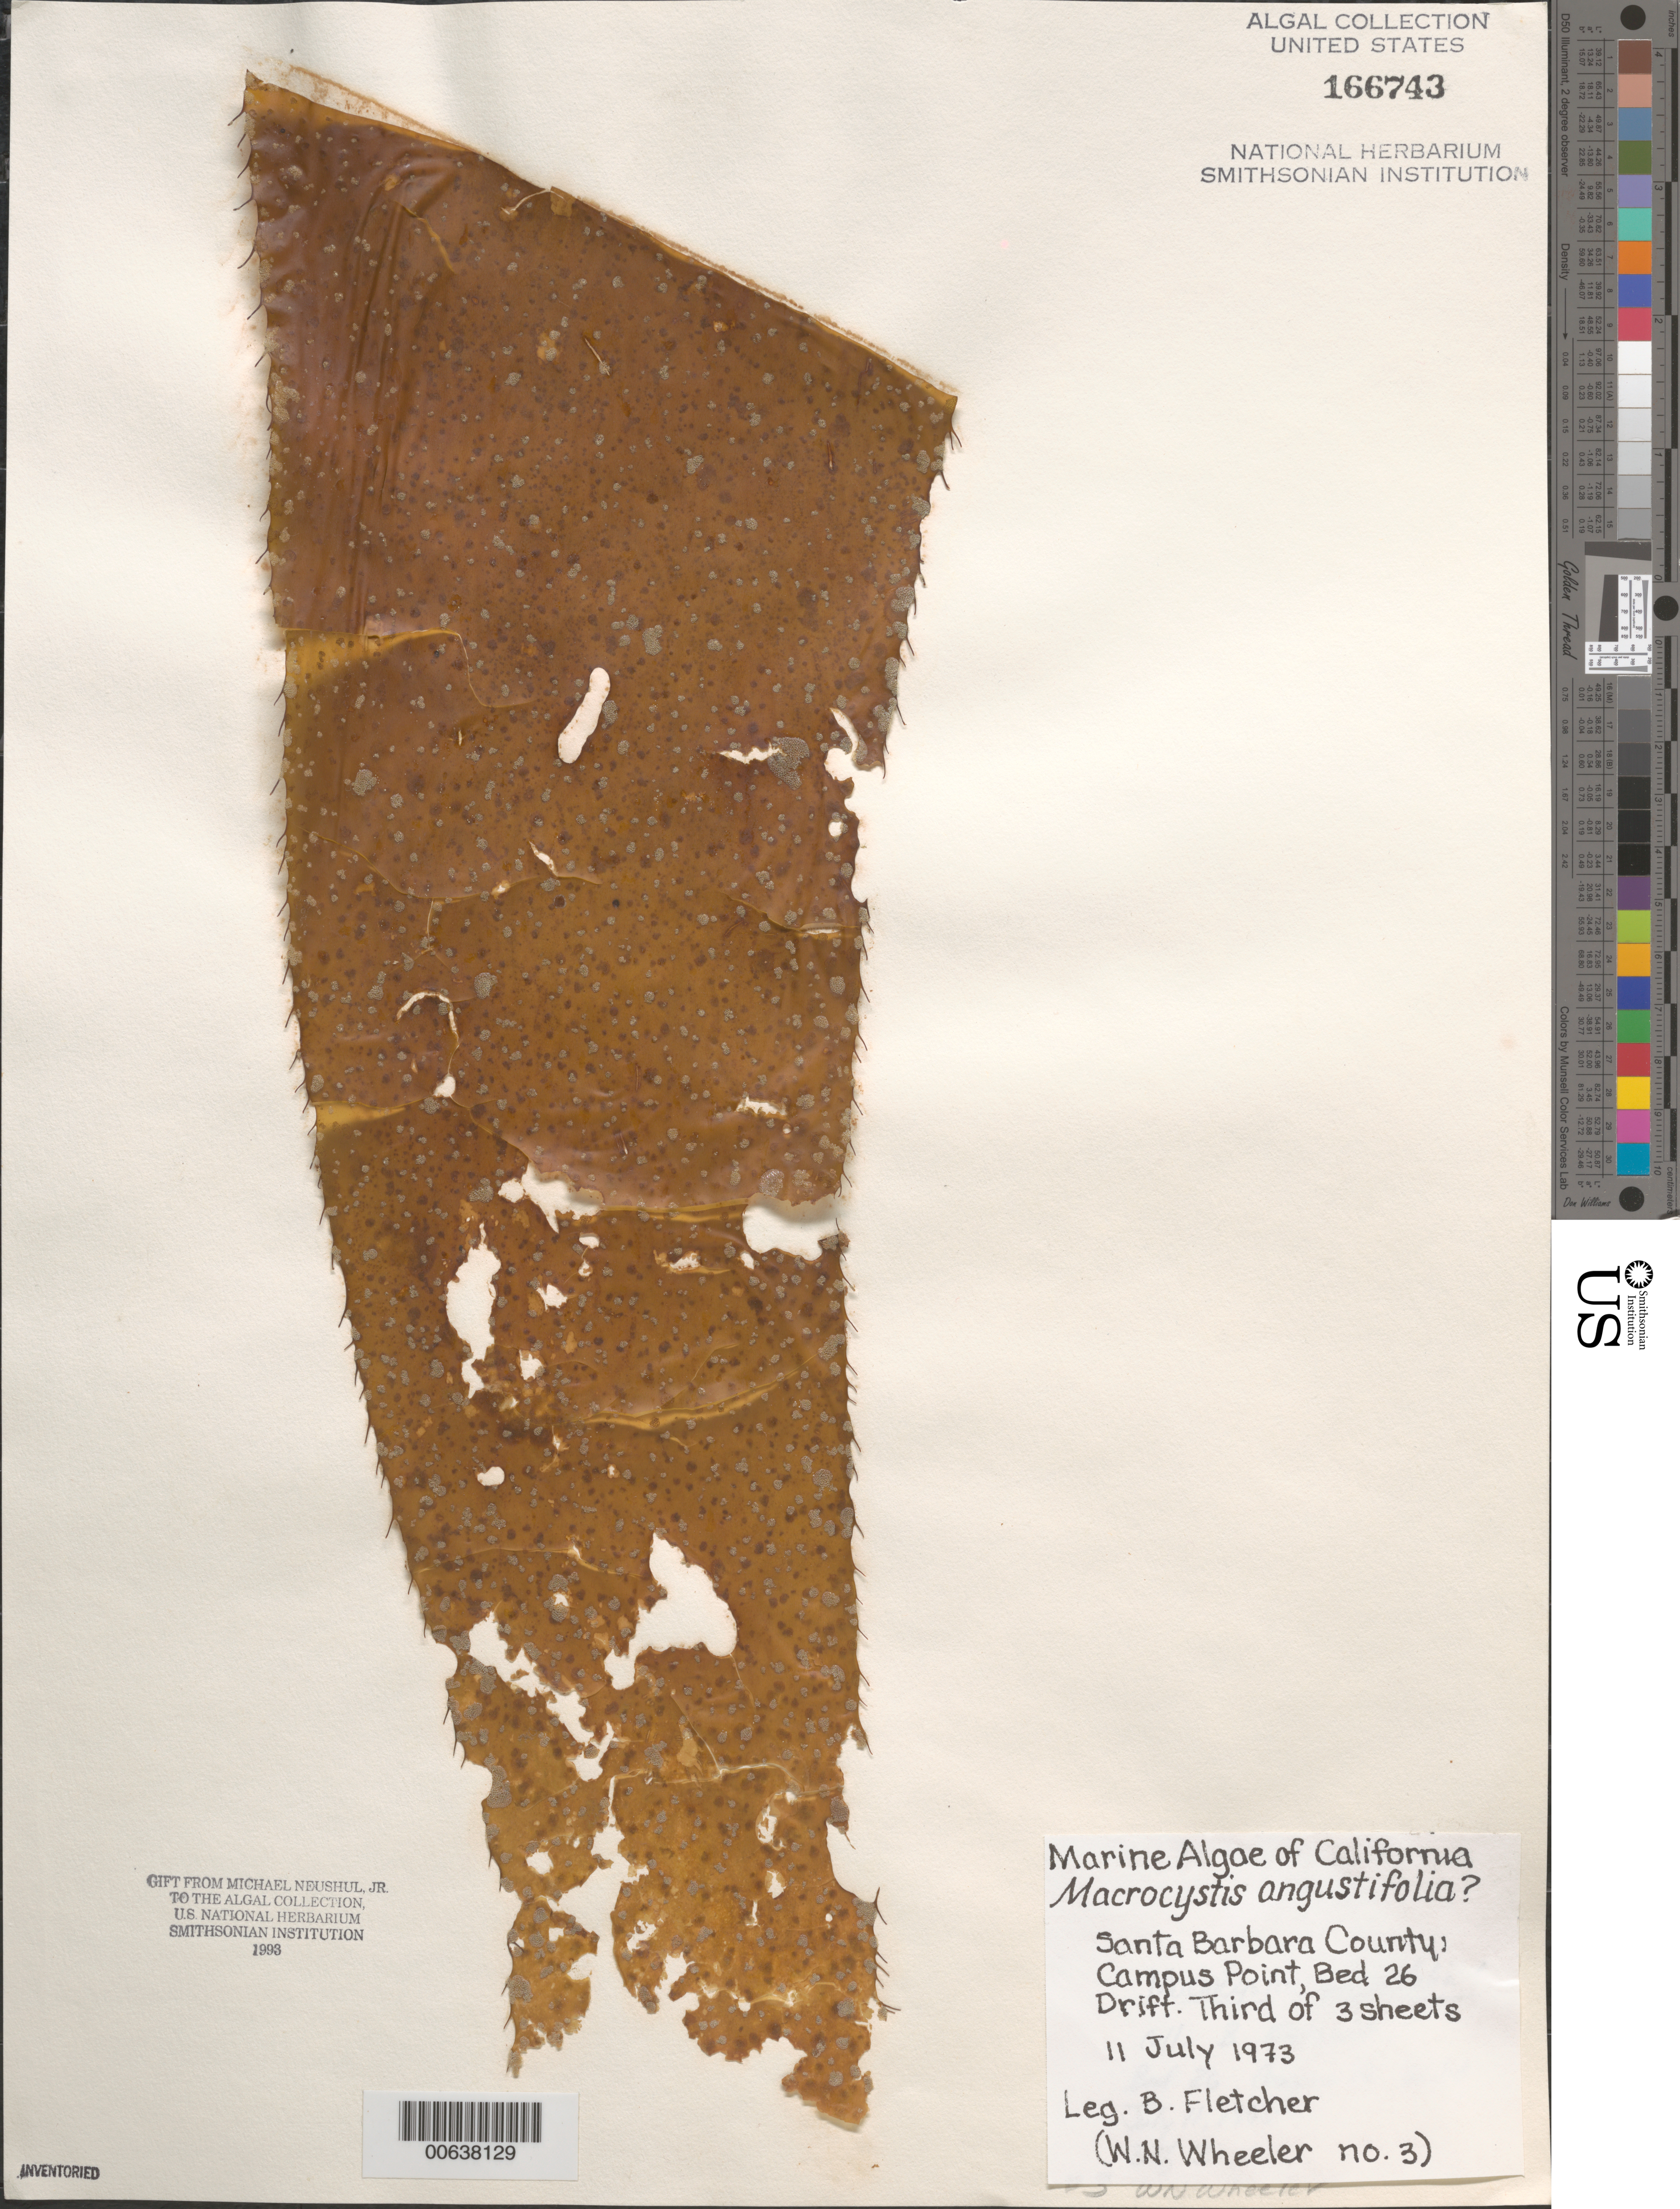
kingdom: Chromista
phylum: Ochrophyta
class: Phaeophyceae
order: Laminariales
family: Laminariaceae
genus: Macrocystis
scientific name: Macrocystis pyrifera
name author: (L.) C. Agardh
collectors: B. Fletcher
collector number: Wheeler 3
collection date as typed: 11 Jul 1975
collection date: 1975-07-11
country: United States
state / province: California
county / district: Santa Barbara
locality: Campus Point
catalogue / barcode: US 166743